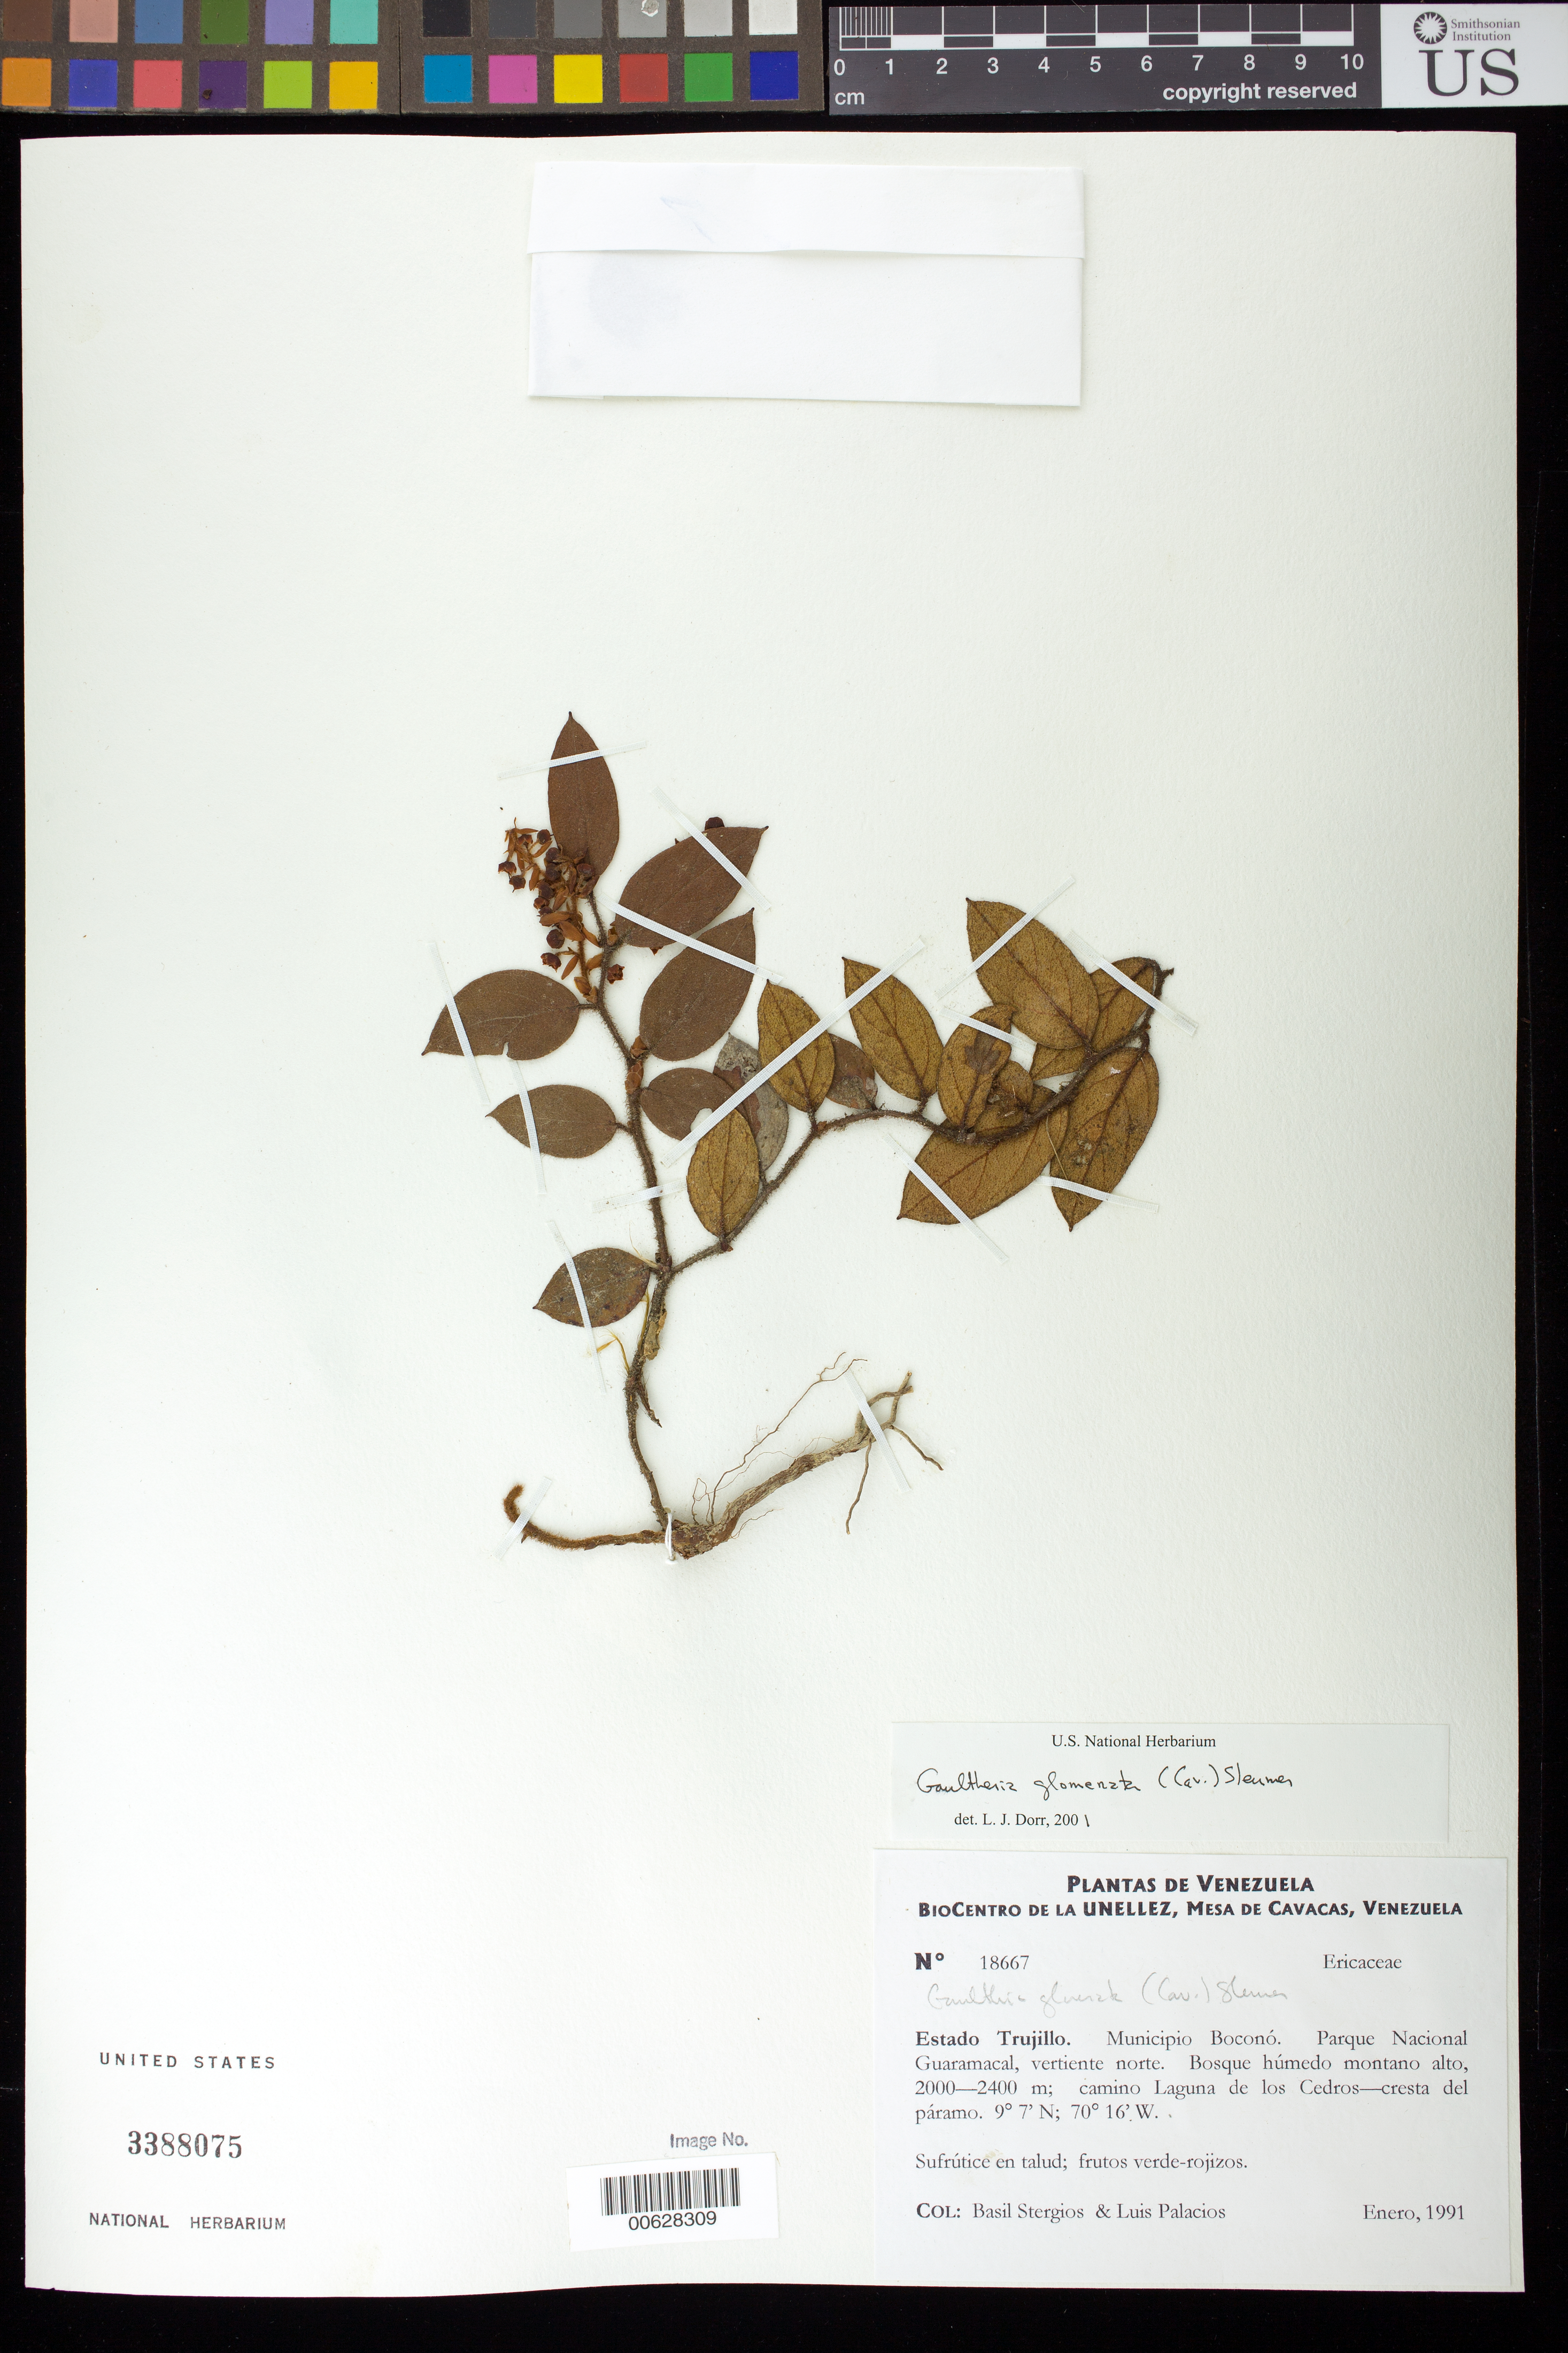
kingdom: Plantae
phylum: Tracheophyta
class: Magnoliopsida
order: Ericales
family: Ericaceae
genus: Gaultheria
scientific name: Gaultheria glomerata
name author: (Cav.) Sleumer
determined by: Dorr, L. J., (BOT), Smithsonian Institution - National Museum of Natural History (UNITED STATES)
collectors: B. G. Stergios & L. Palacios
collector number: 18667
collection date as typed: Jan 1991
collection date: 1991-01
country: Venezuela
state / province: Trujillo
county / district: Boconó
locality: Parque Nacional Guaramacal, vertiente N, camino laguna de los Cedros-cresta del páramo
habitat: Bosque húmedo montano alto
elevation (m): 2000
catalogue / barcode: US 3388075